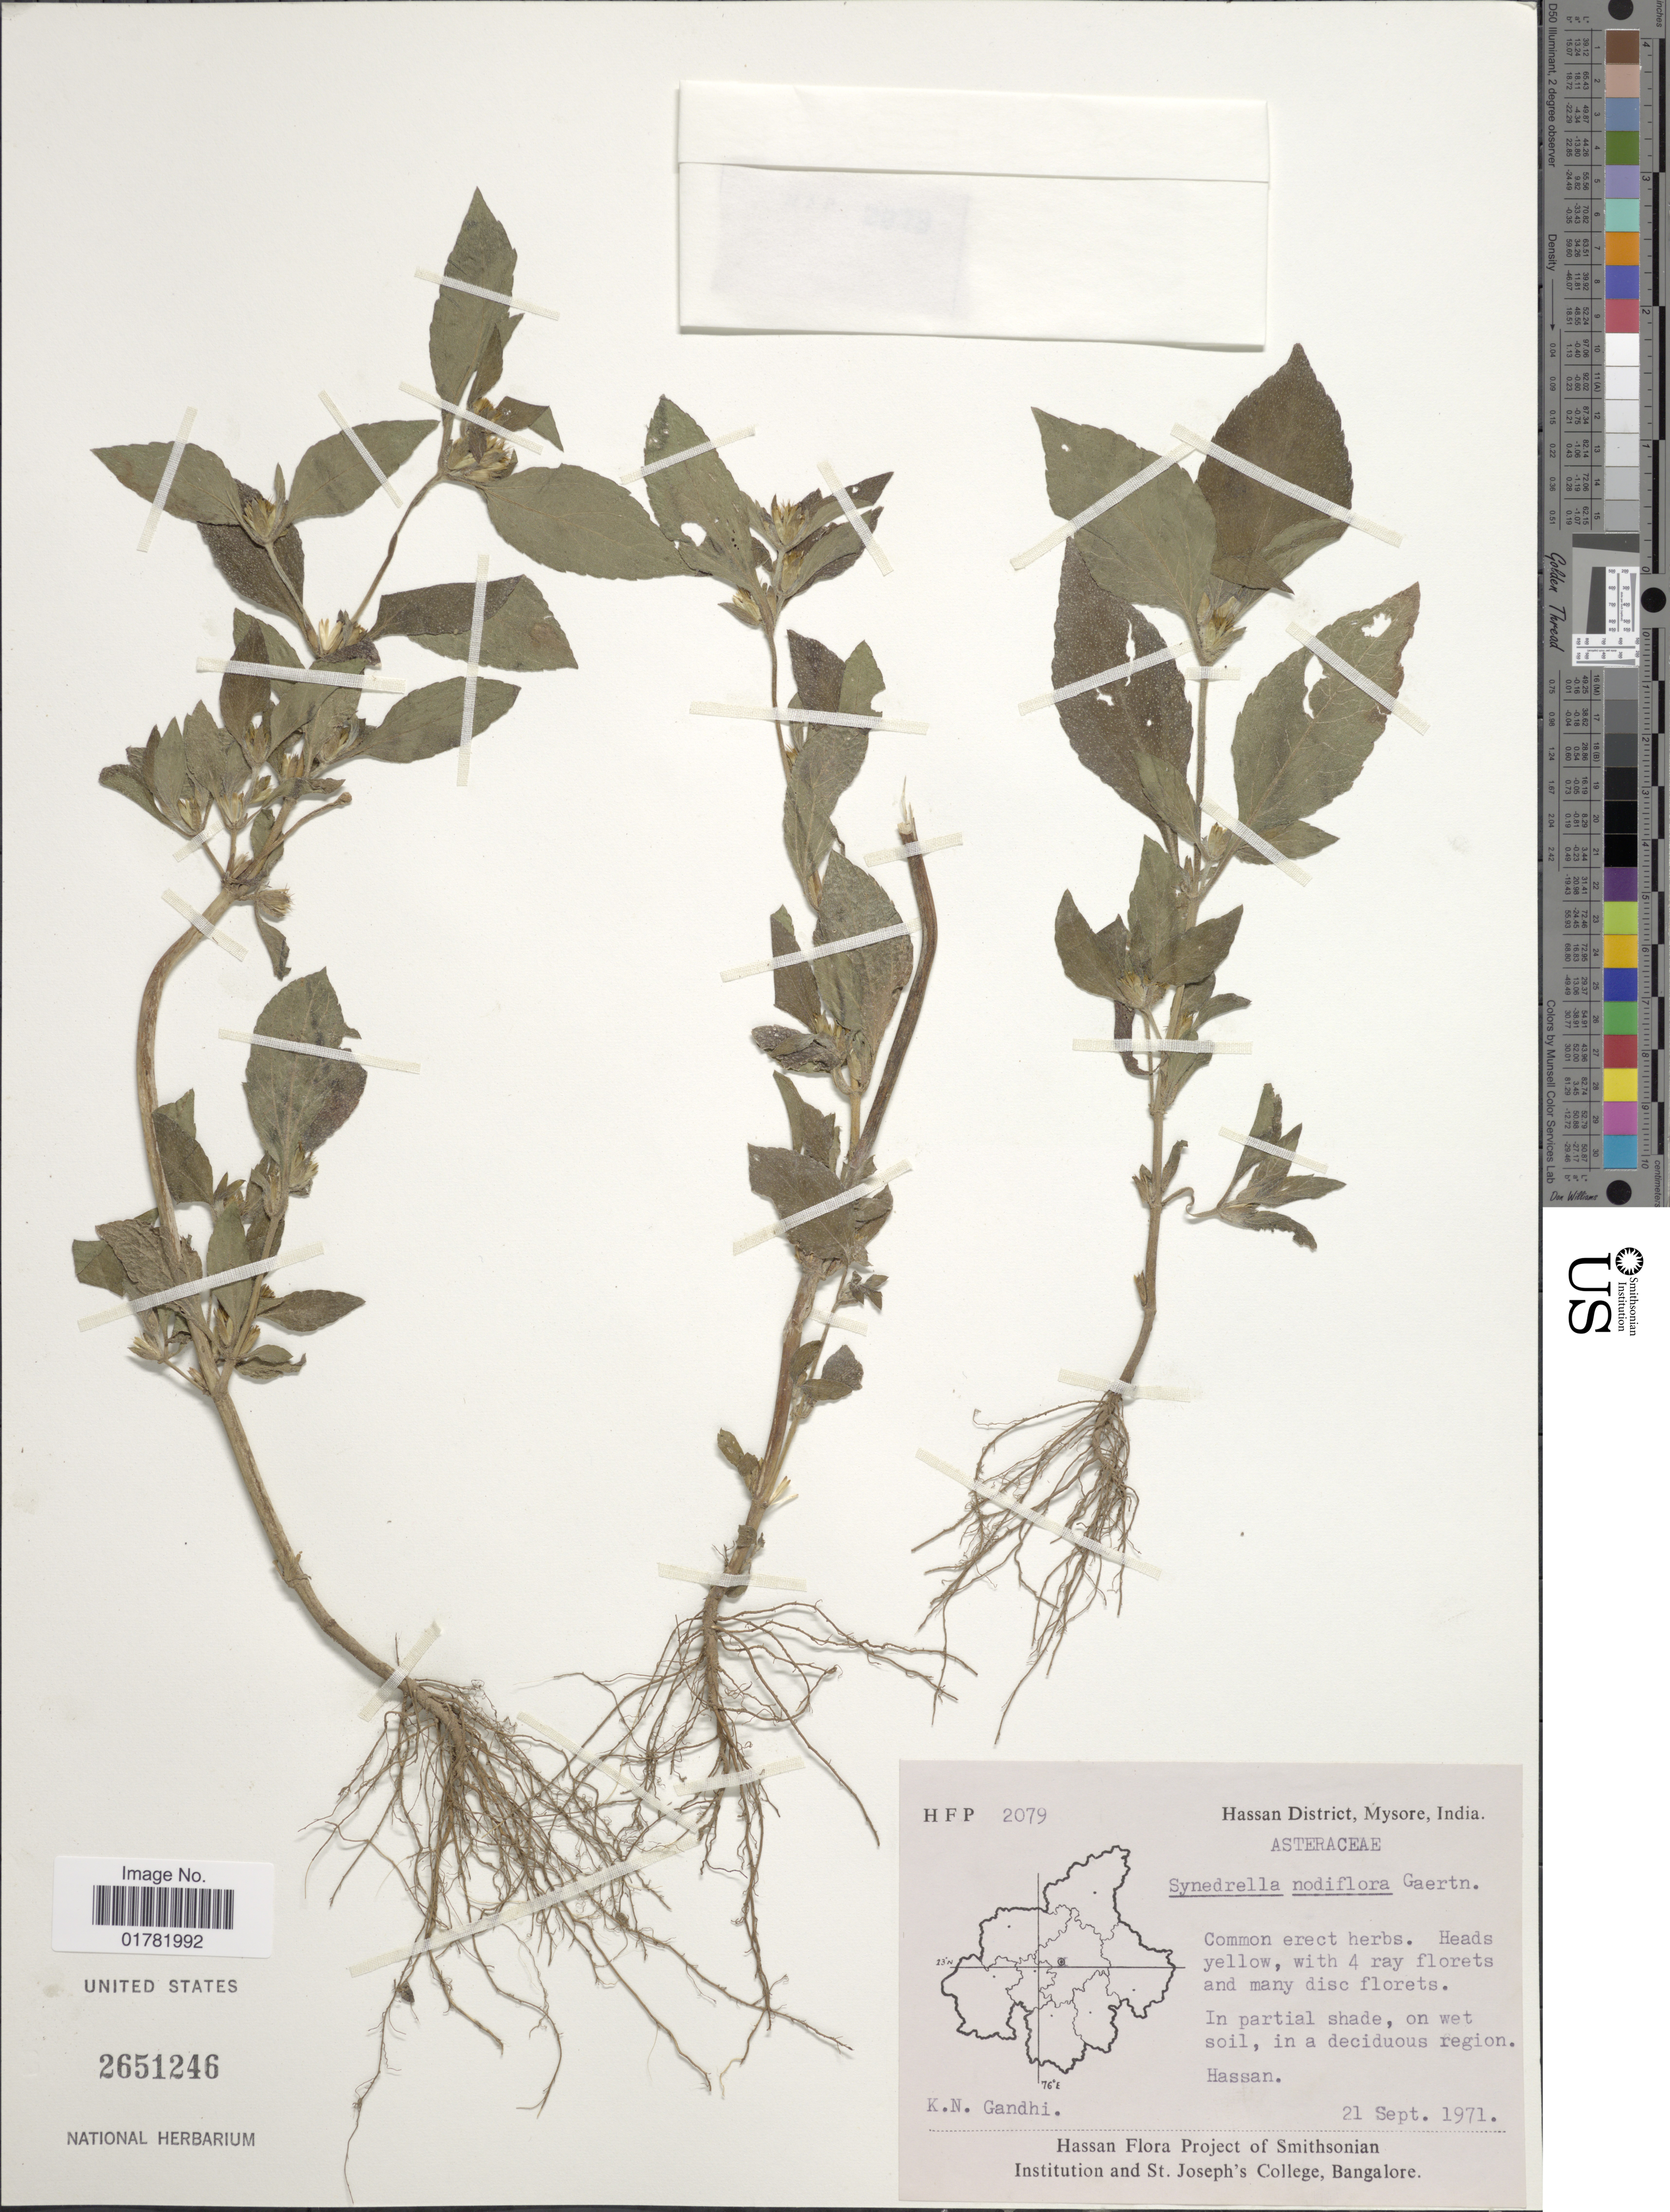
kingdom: Plantae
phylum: Tracheophyta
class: Magnoliopsida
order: Asterales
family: Asteraceae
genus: Synedrella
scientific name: Synedrella nodiflora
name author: (L.) Gaertn.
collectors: K. N. Gandhi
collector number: H F P 2079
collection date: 1971-09-21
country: India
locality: Hassan District, Mysora, In partial shade, on wet soil, in a deciduous region. Hassan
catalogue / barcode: US 2651246